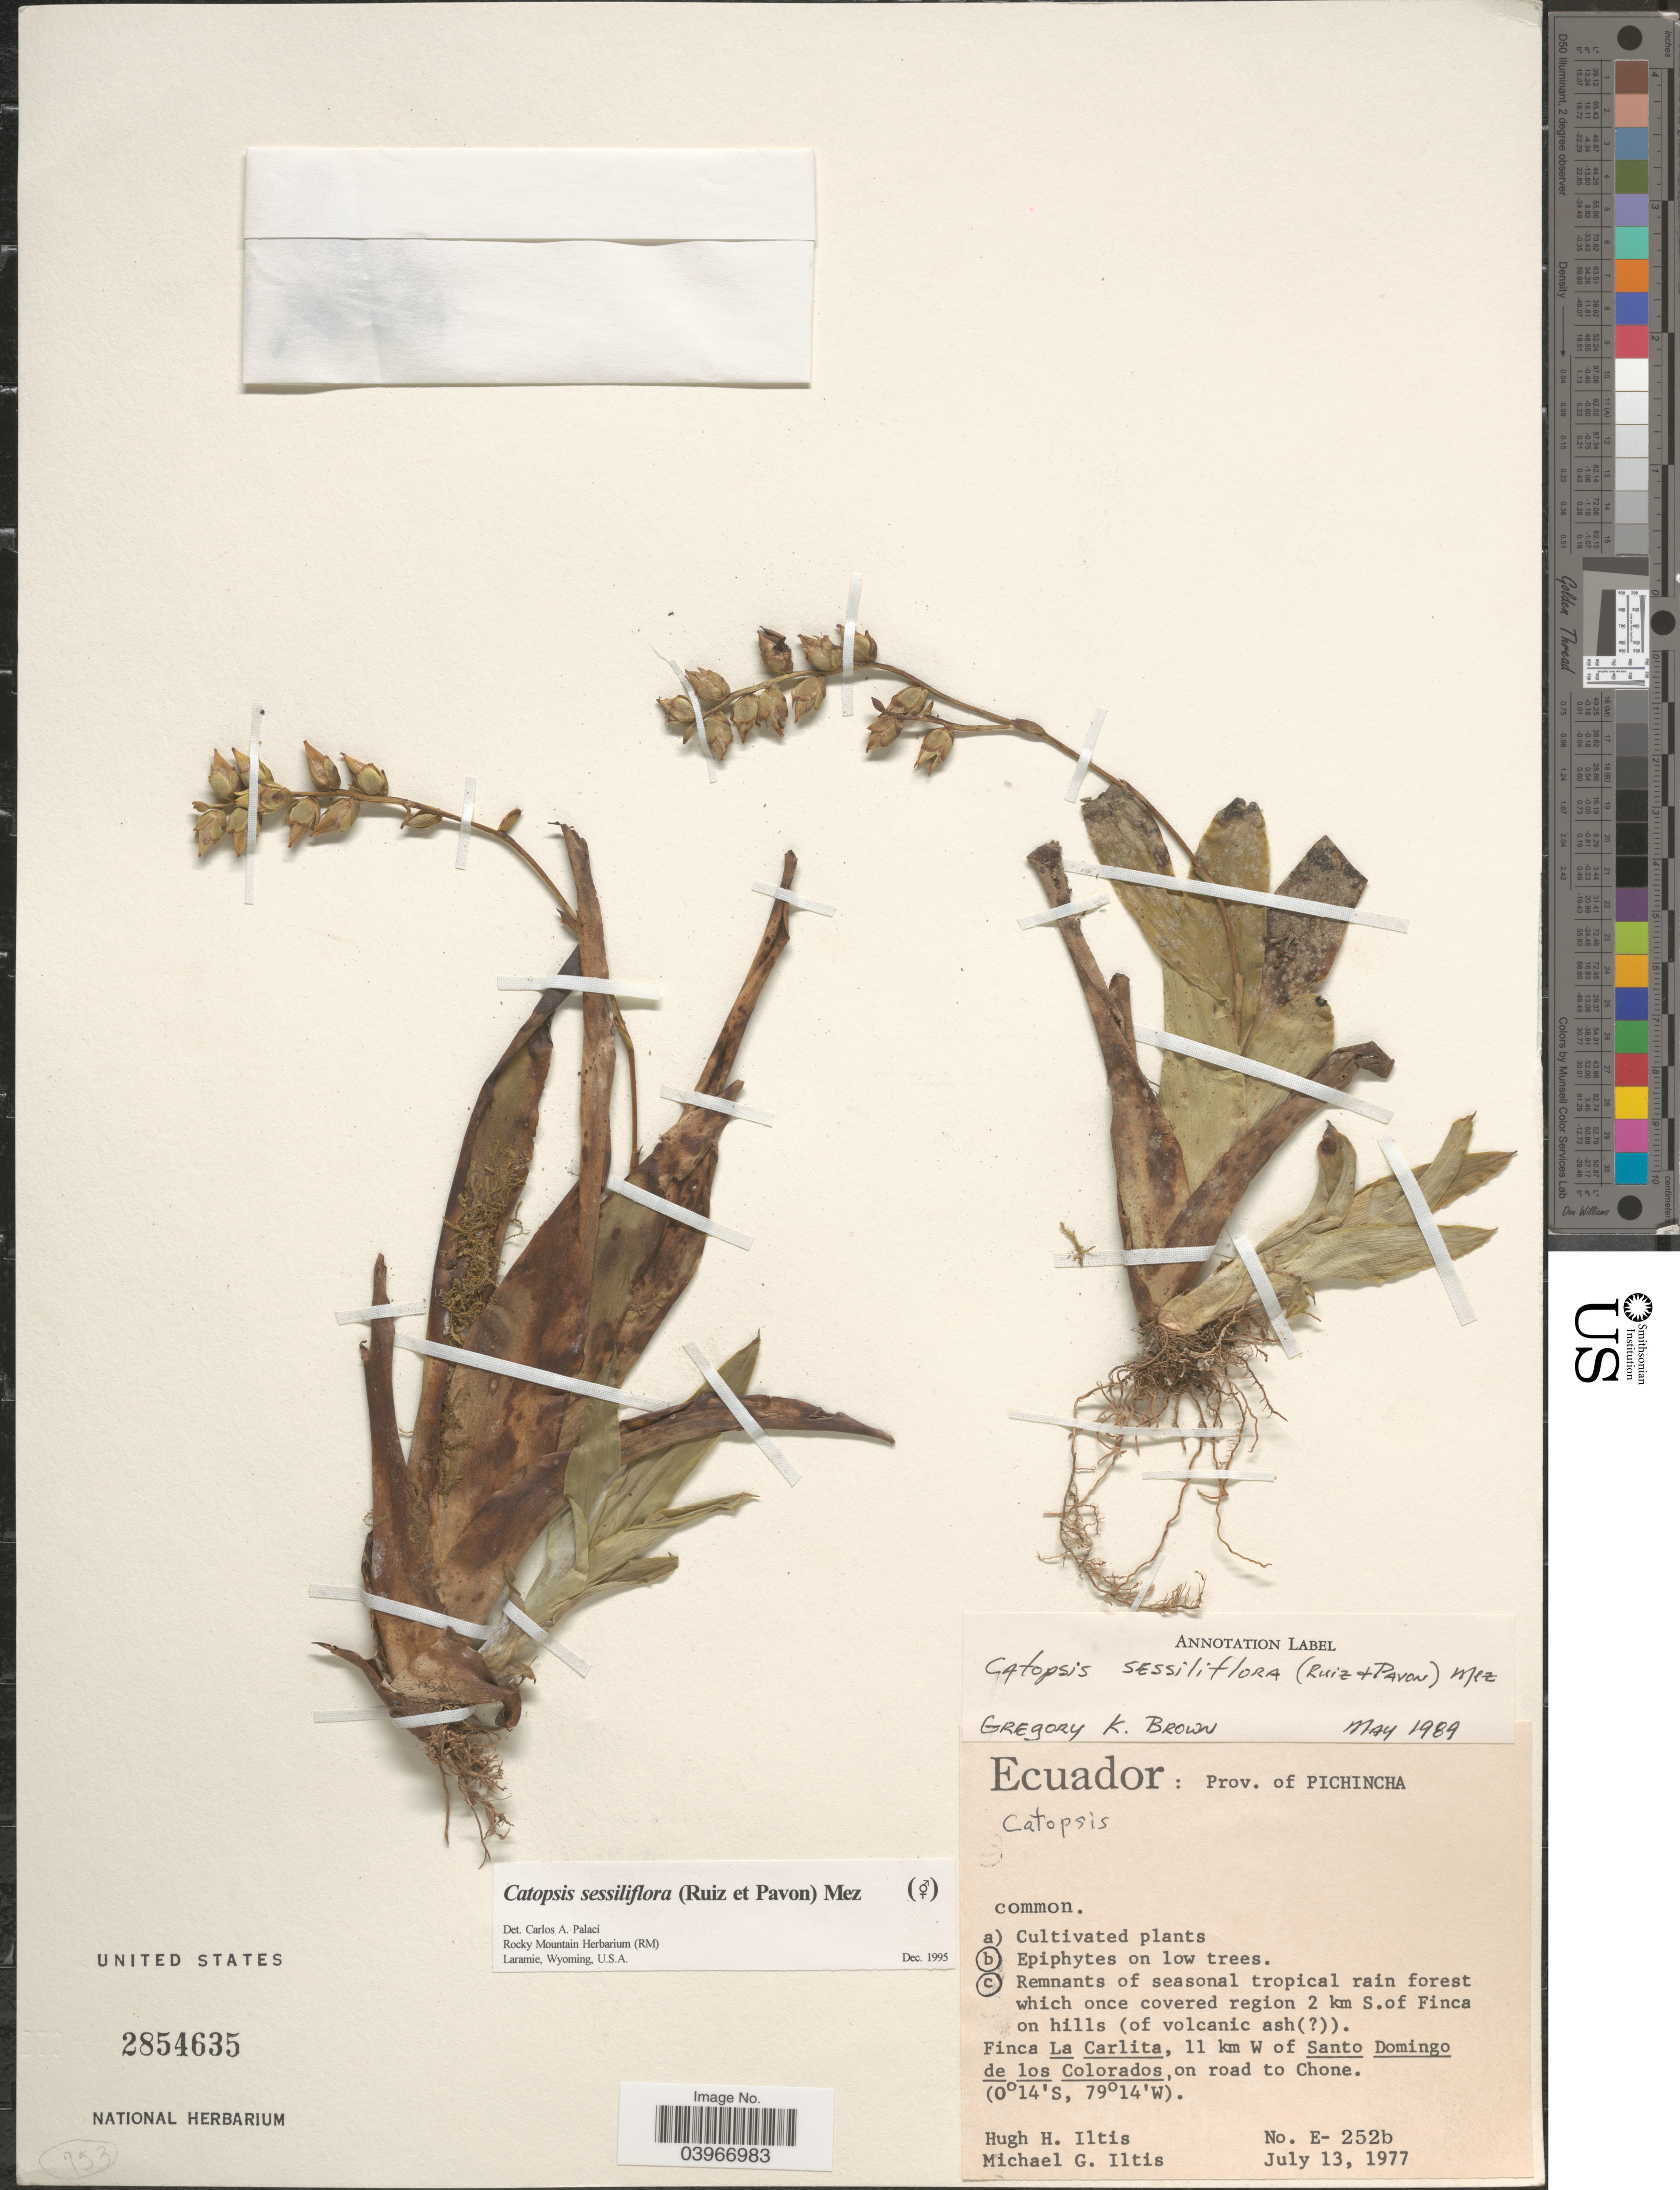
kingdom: Plantae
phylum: Tracheophyta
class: Liliopsida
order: Poales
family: Bromeliaceae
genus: Catopsis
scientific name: Catopsis sessiliflora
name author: (Ruiz & Pav.) Mez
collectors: H. Iltis & M. G. Iltis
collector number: E-252b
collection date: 1977-07-13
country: Ecuador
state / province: Pichincha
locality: Remnants of seasonal tropical rain forest which once covered region 2 km S.of Finca on hills (of volcanic ash( [unsure placement])). Finca La Carlita, 11 km W of Santo Domingo de los Colorados, on road to Chone.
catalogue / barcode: US 2854635